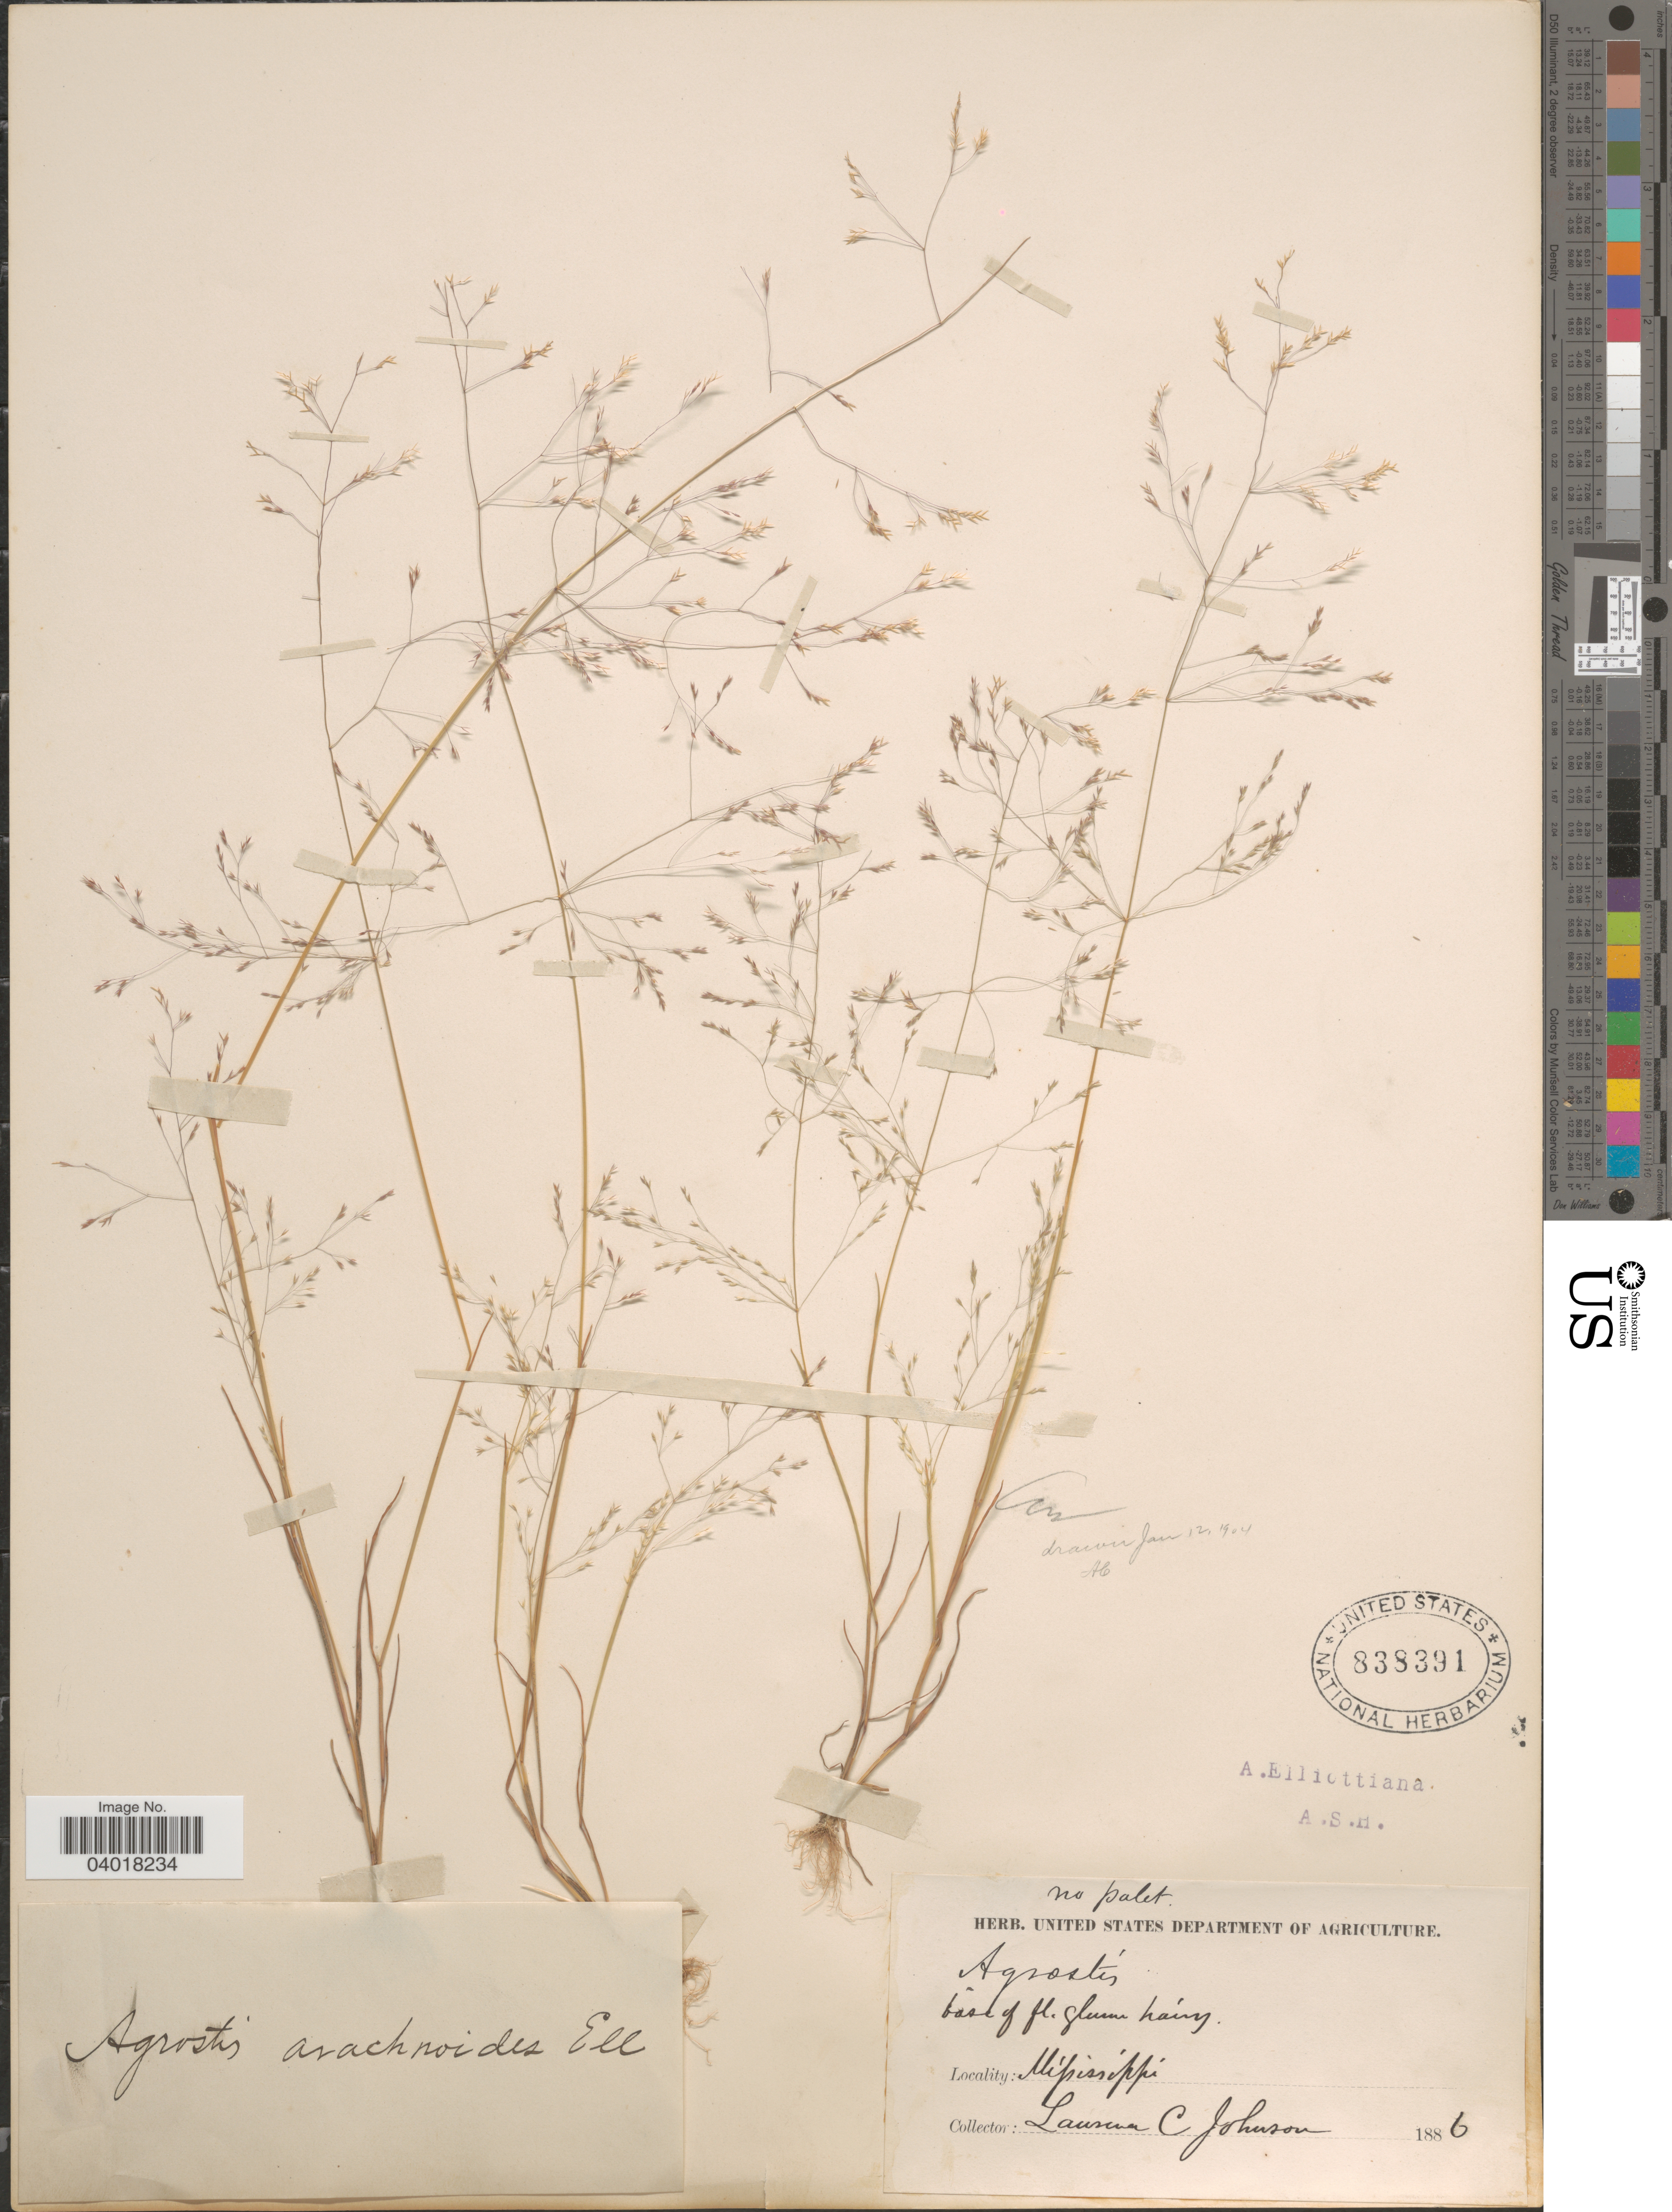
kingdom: Plantae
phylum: Tracheophyta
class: Liliopsida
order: Poales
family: Poaceae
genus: Agrostis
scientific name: Agrostis elliottiana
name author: Schult.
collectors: L. Johnson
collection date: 1886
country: United States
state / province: Mississippi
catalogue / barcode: US 838391